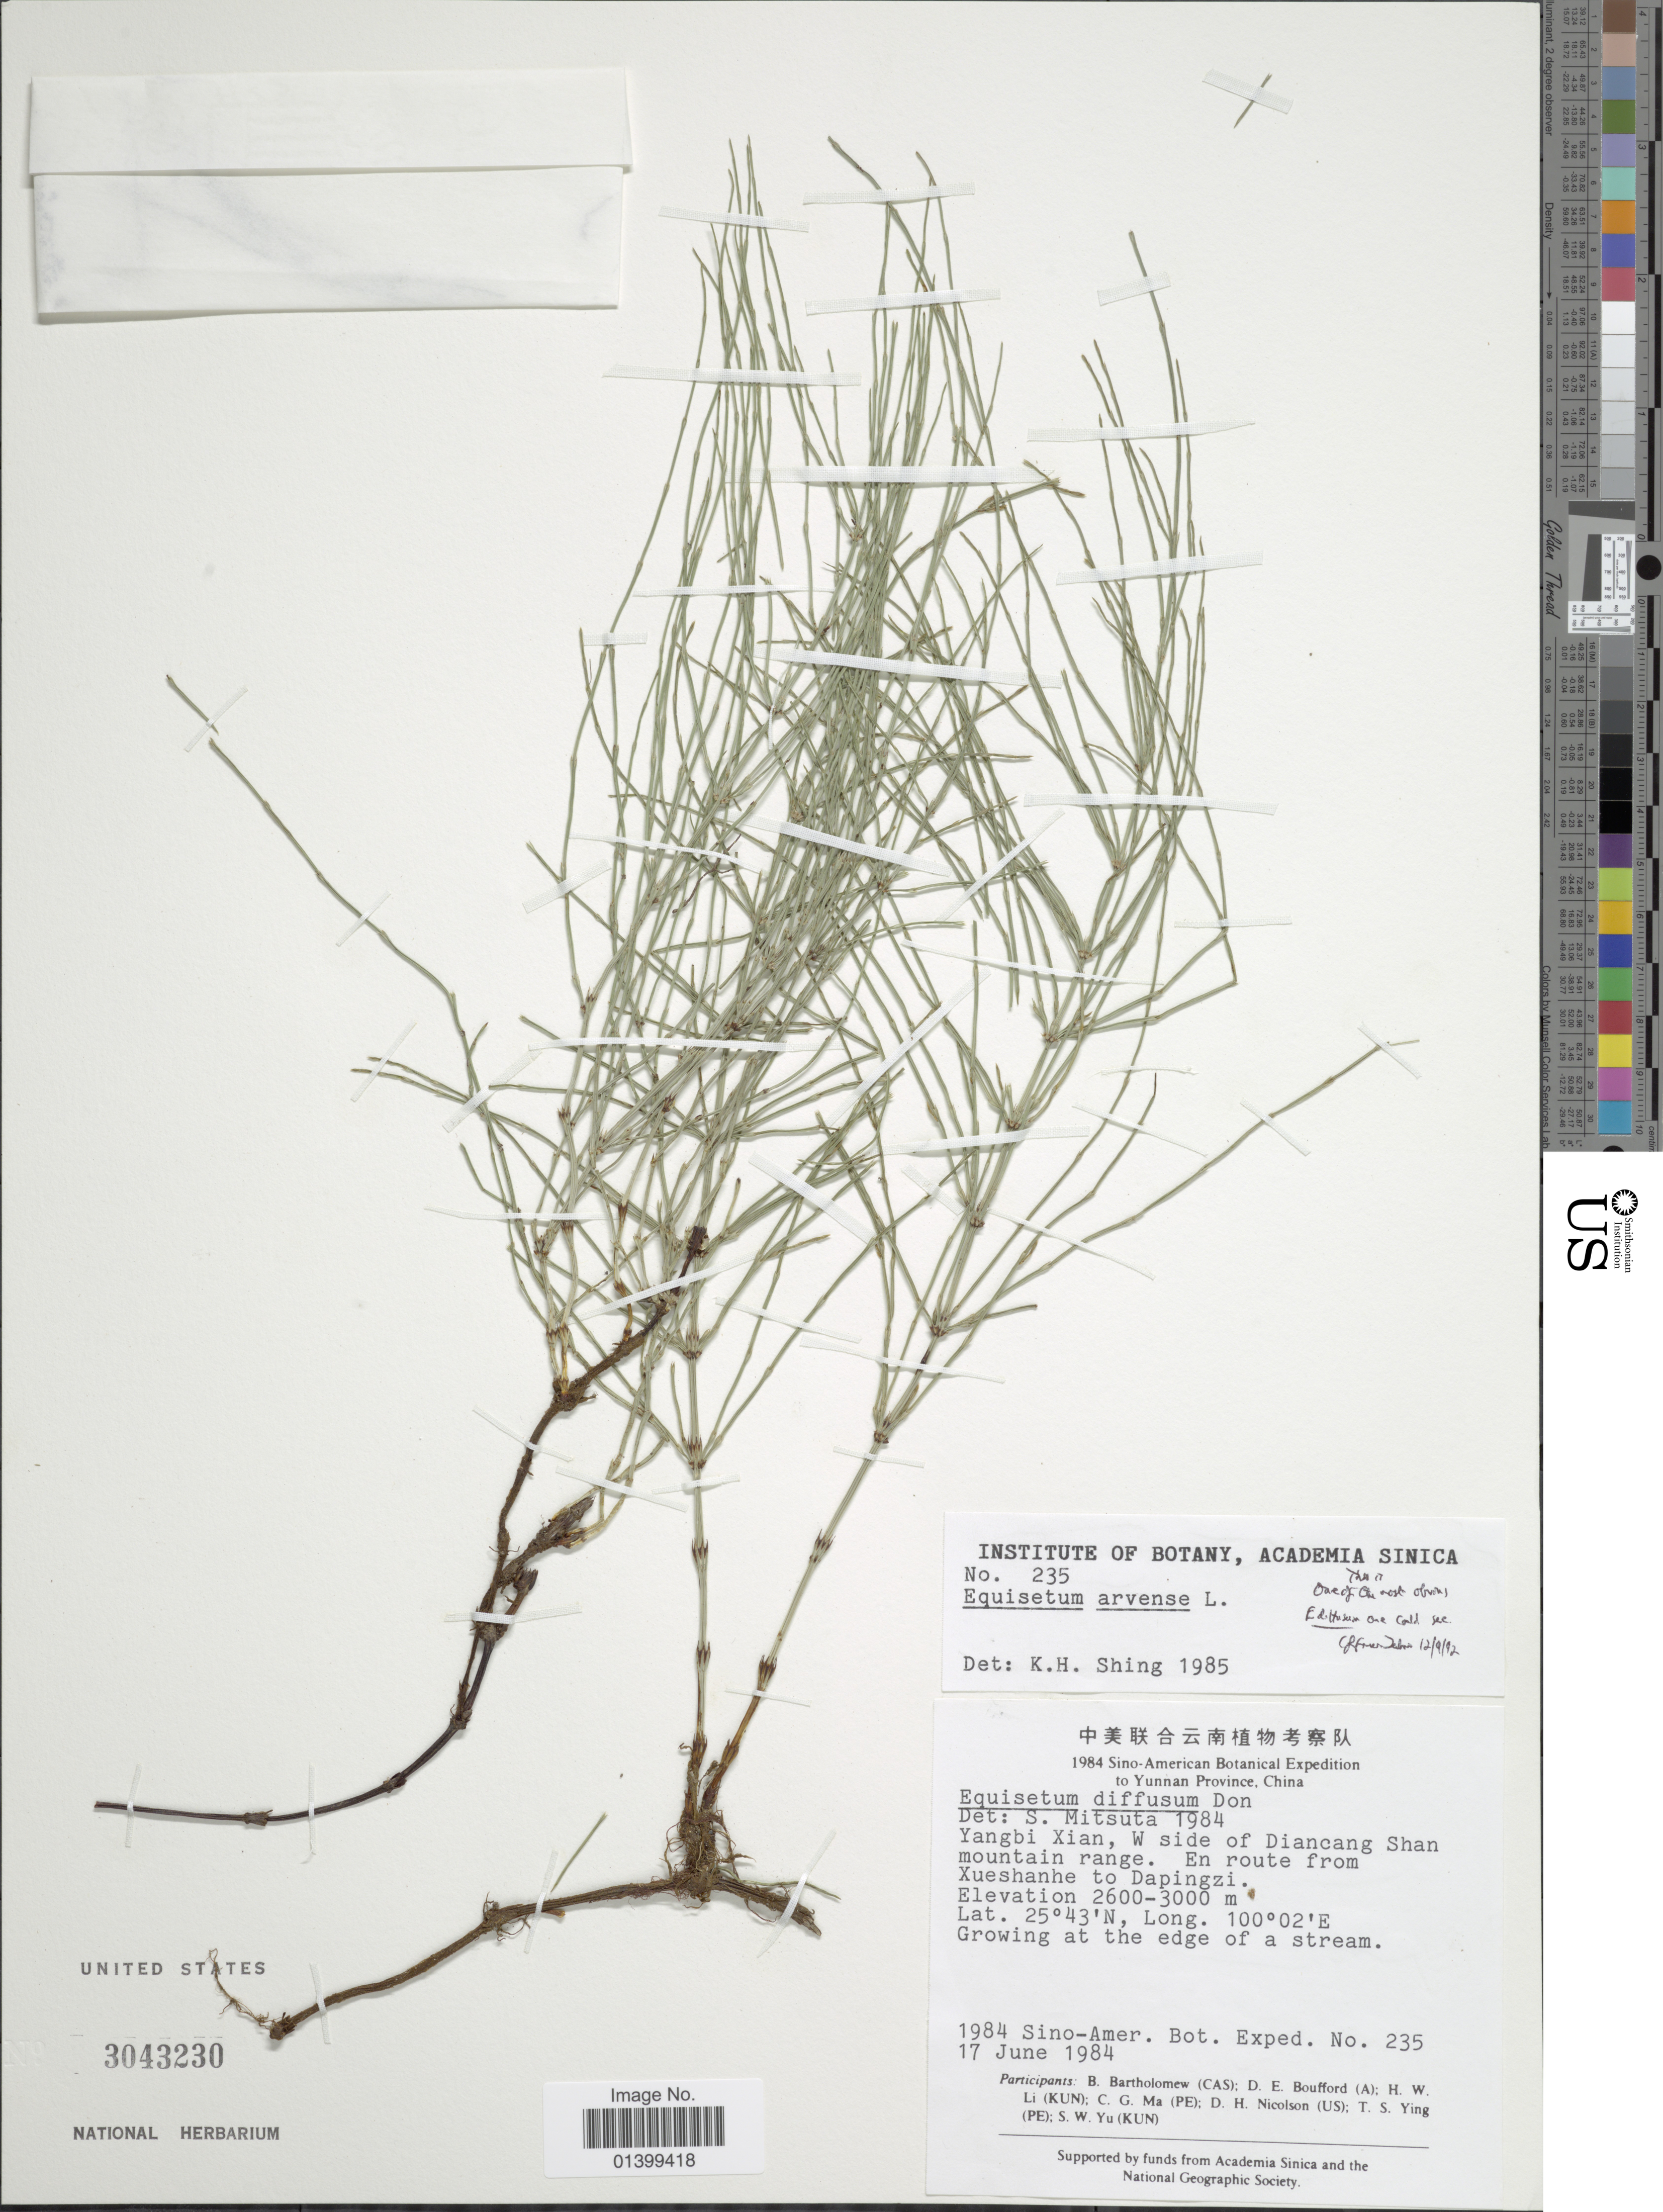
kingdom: Plantae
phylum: Tracheophyta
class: Polypodiopsida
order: Equisetales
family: Equisetaceae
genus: Equisetum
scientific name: Equisetum arvense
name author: L.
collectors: Sino-Amer. Bot. Exped. 1984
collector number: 235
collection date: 1984-06-17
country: China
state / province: Yunnan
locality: Yunnan Province. Yangbi Xian, W side of Diancang Shan mountain range. En route from Xueshanhe to Dapingzi.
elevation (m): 2600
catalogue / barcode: US 3043230